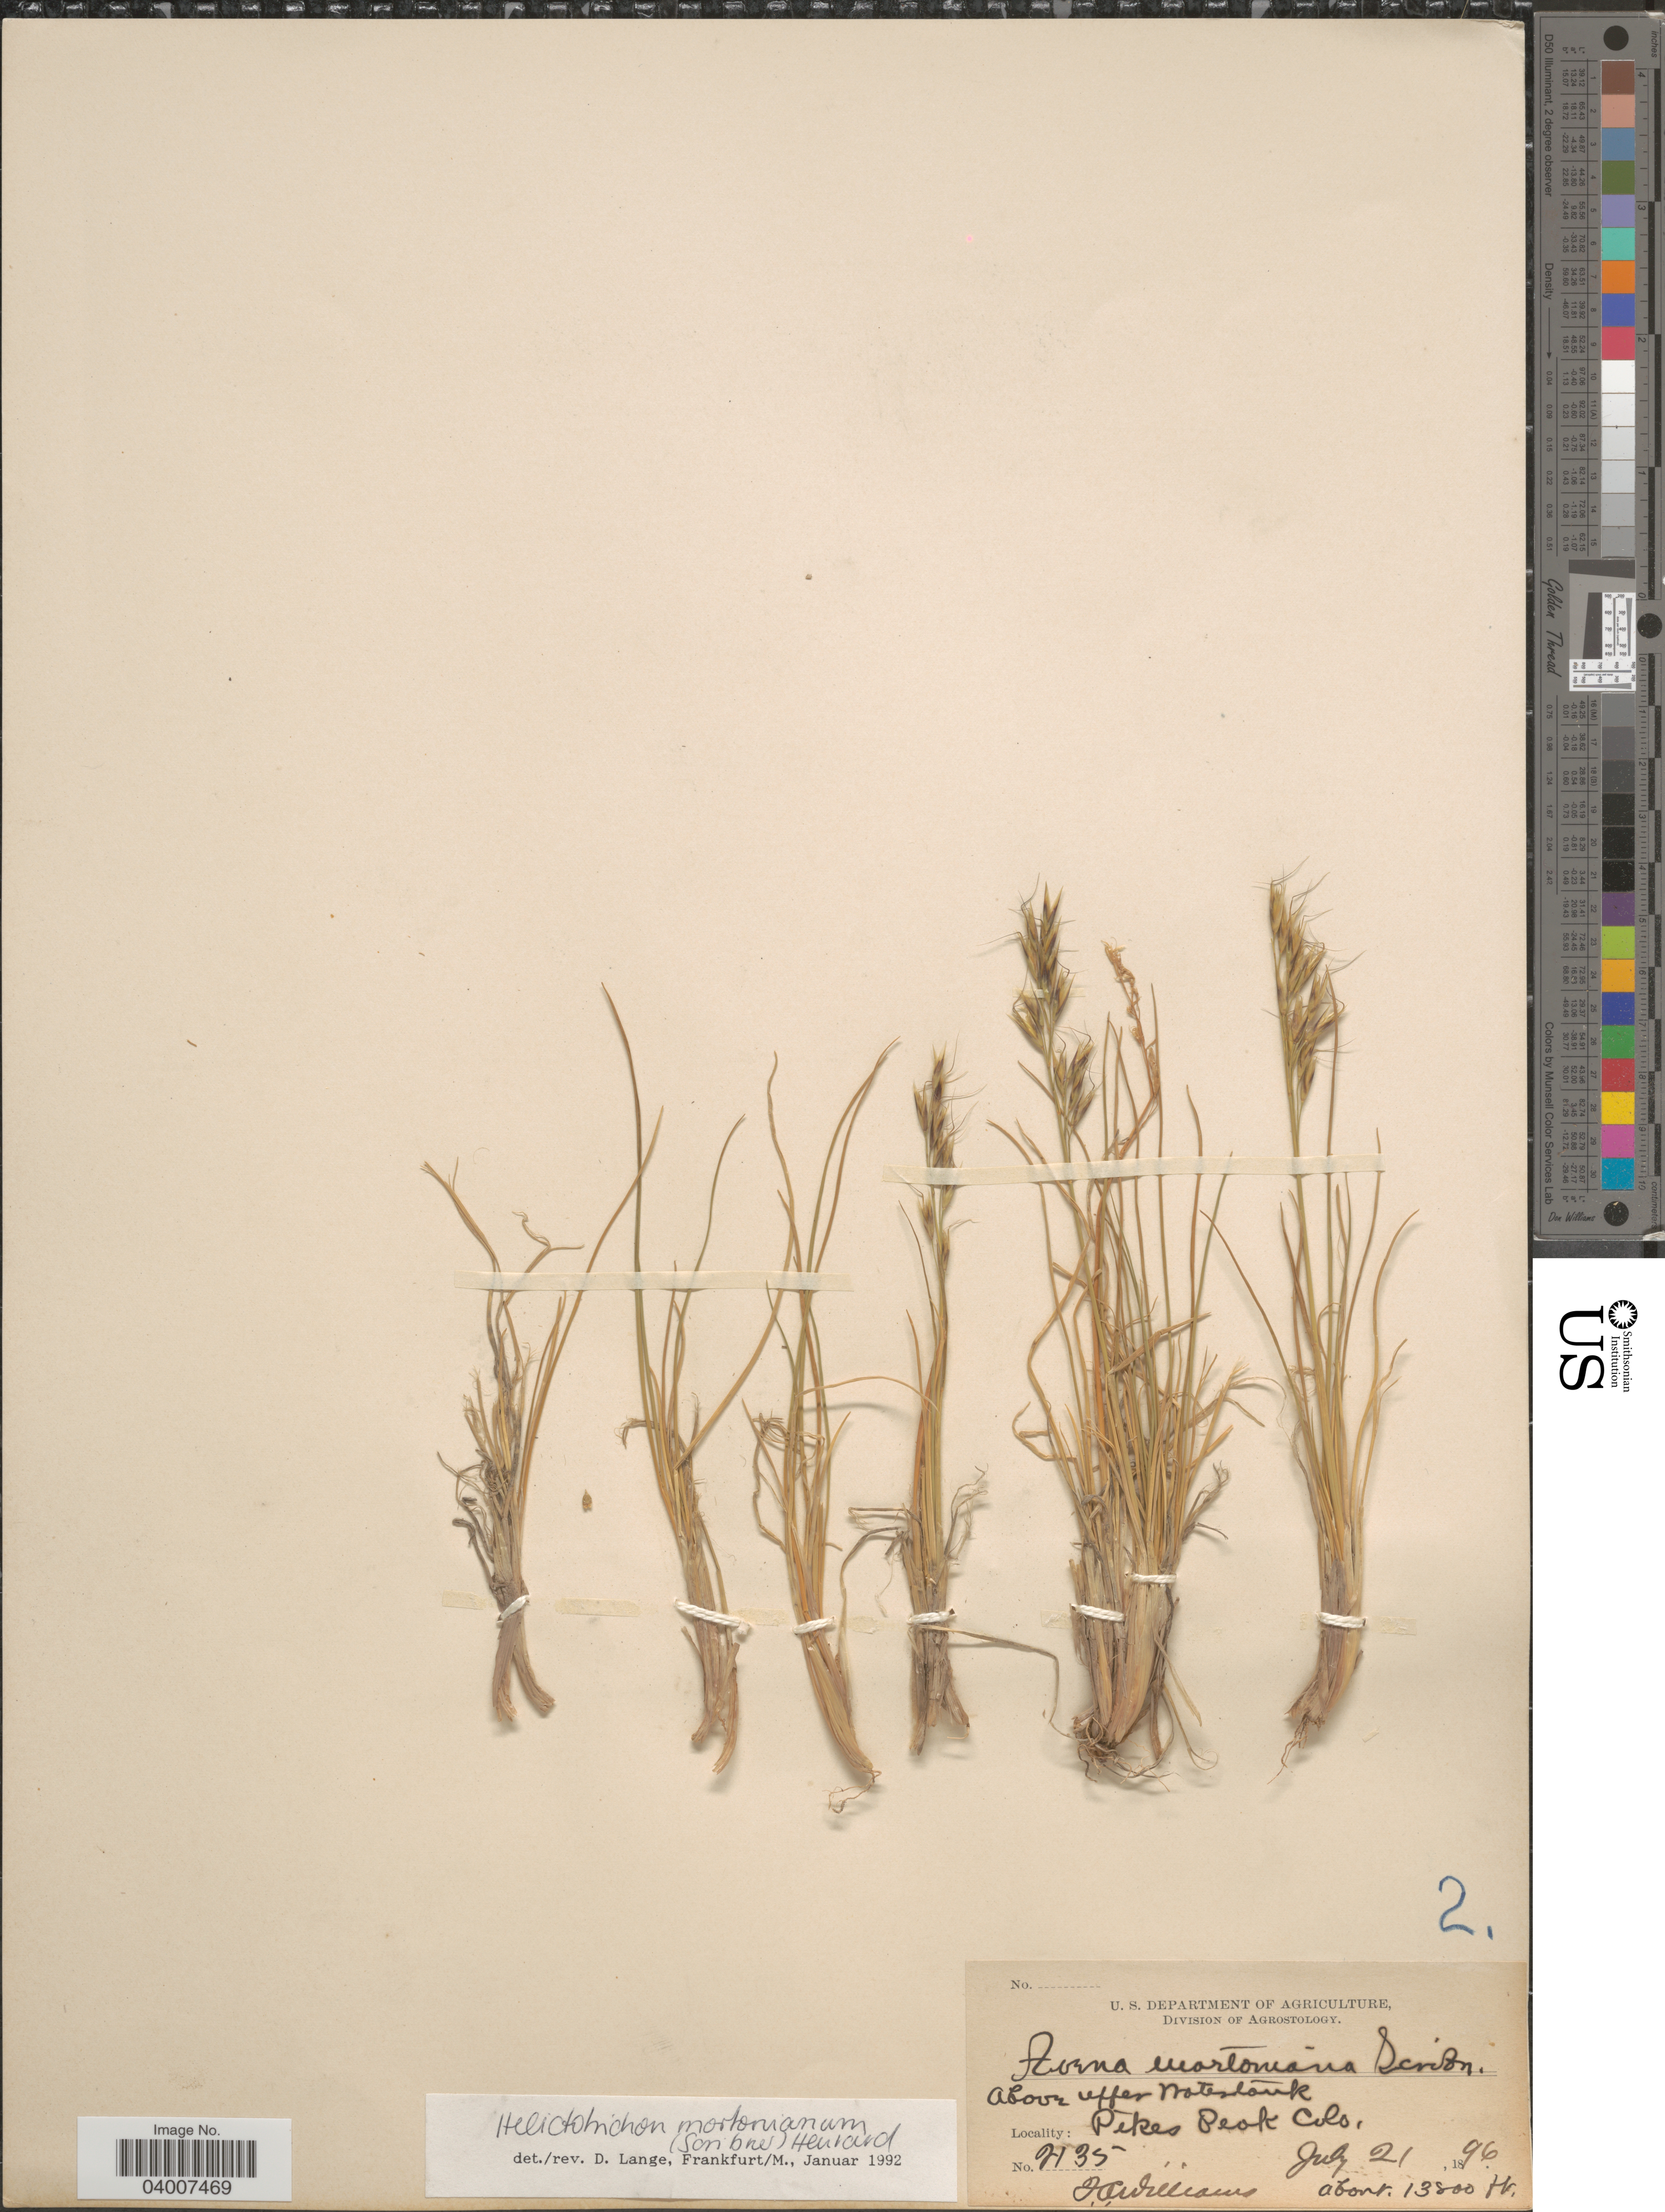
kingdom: Plantae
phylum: Tracheophyta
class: Liliopsida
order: Poales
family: Poaceae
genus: Helictotrichon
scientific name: Helictotrichon mortonianum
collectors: T. A. Williams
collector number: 2135*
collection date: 1896-07-21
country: United States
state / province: Colorado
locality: Above upper Natestank. Pikes Peak.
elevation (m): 4206